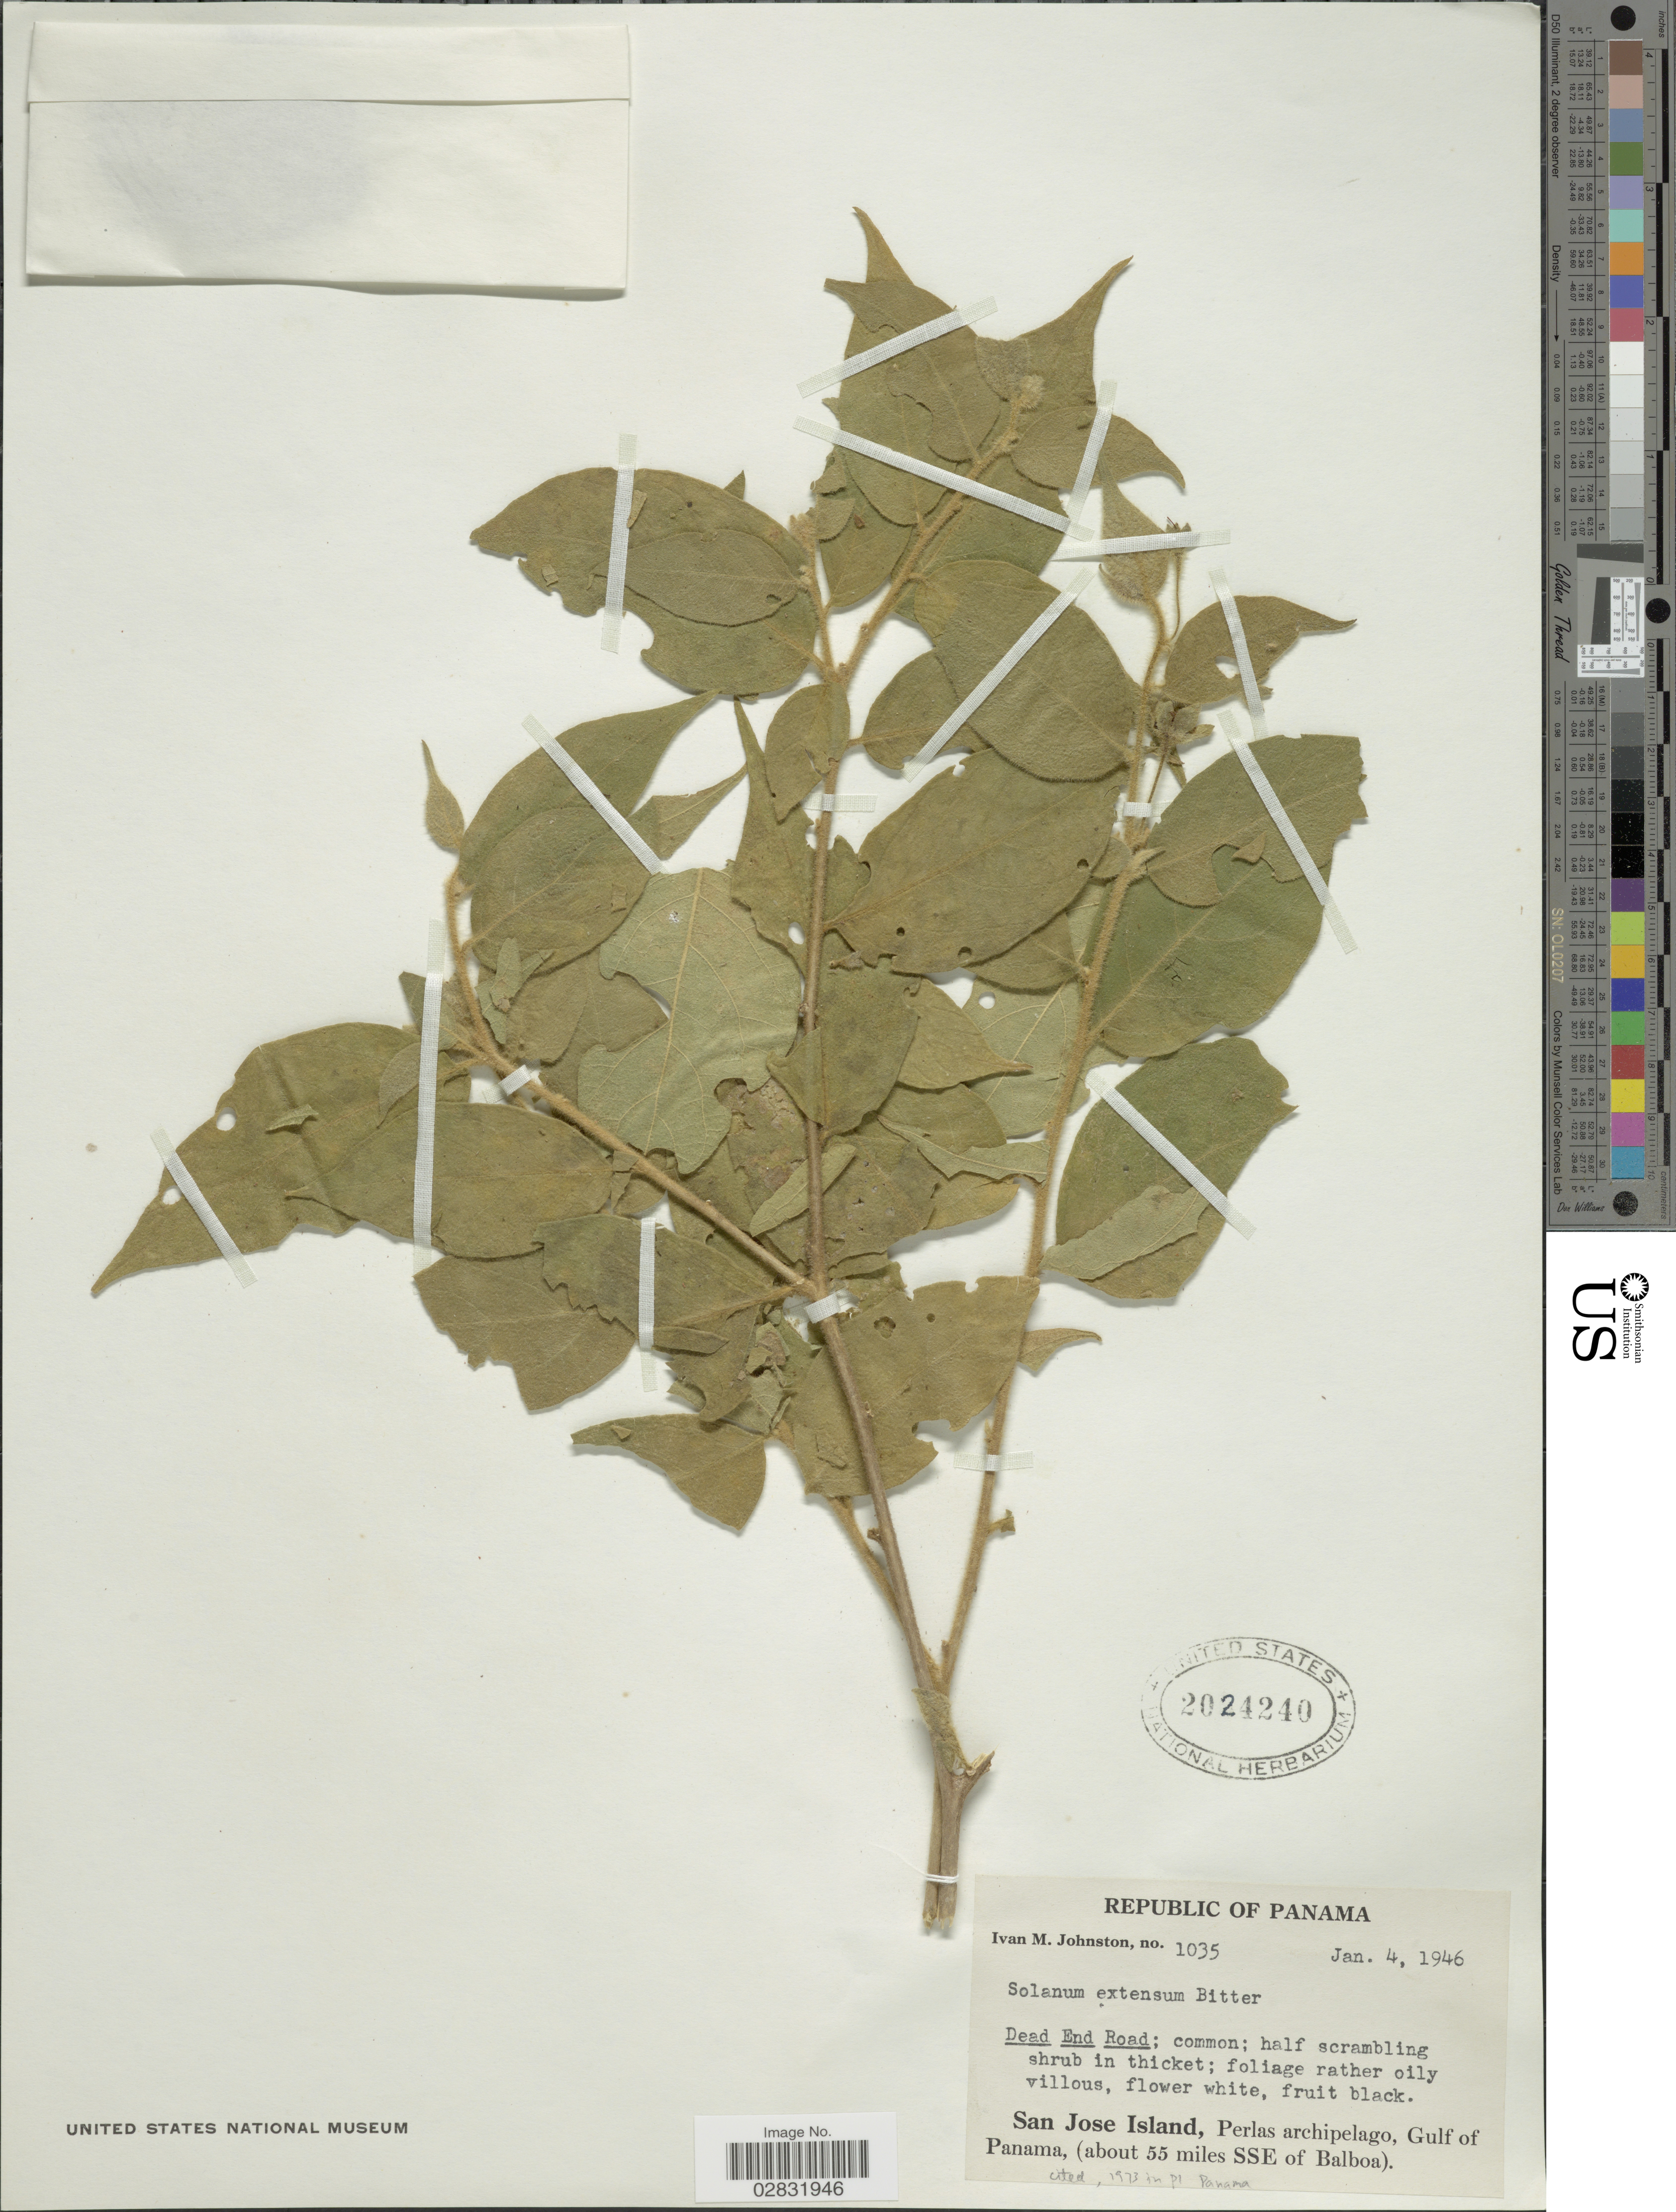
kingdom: Plantae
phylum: Tracheophyta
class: Magnoliopsida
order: Solanales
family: Solanaceae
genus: Solanum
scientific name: Solanum extensum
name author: Bitter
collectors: I.M. Johnston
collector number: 1035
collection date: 1946-01-04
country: Panama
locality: San Jose Island, Perlas archipelago, Gulf of Panama ( about 55 miles SSE of Balboa).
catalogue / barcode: US 2024240